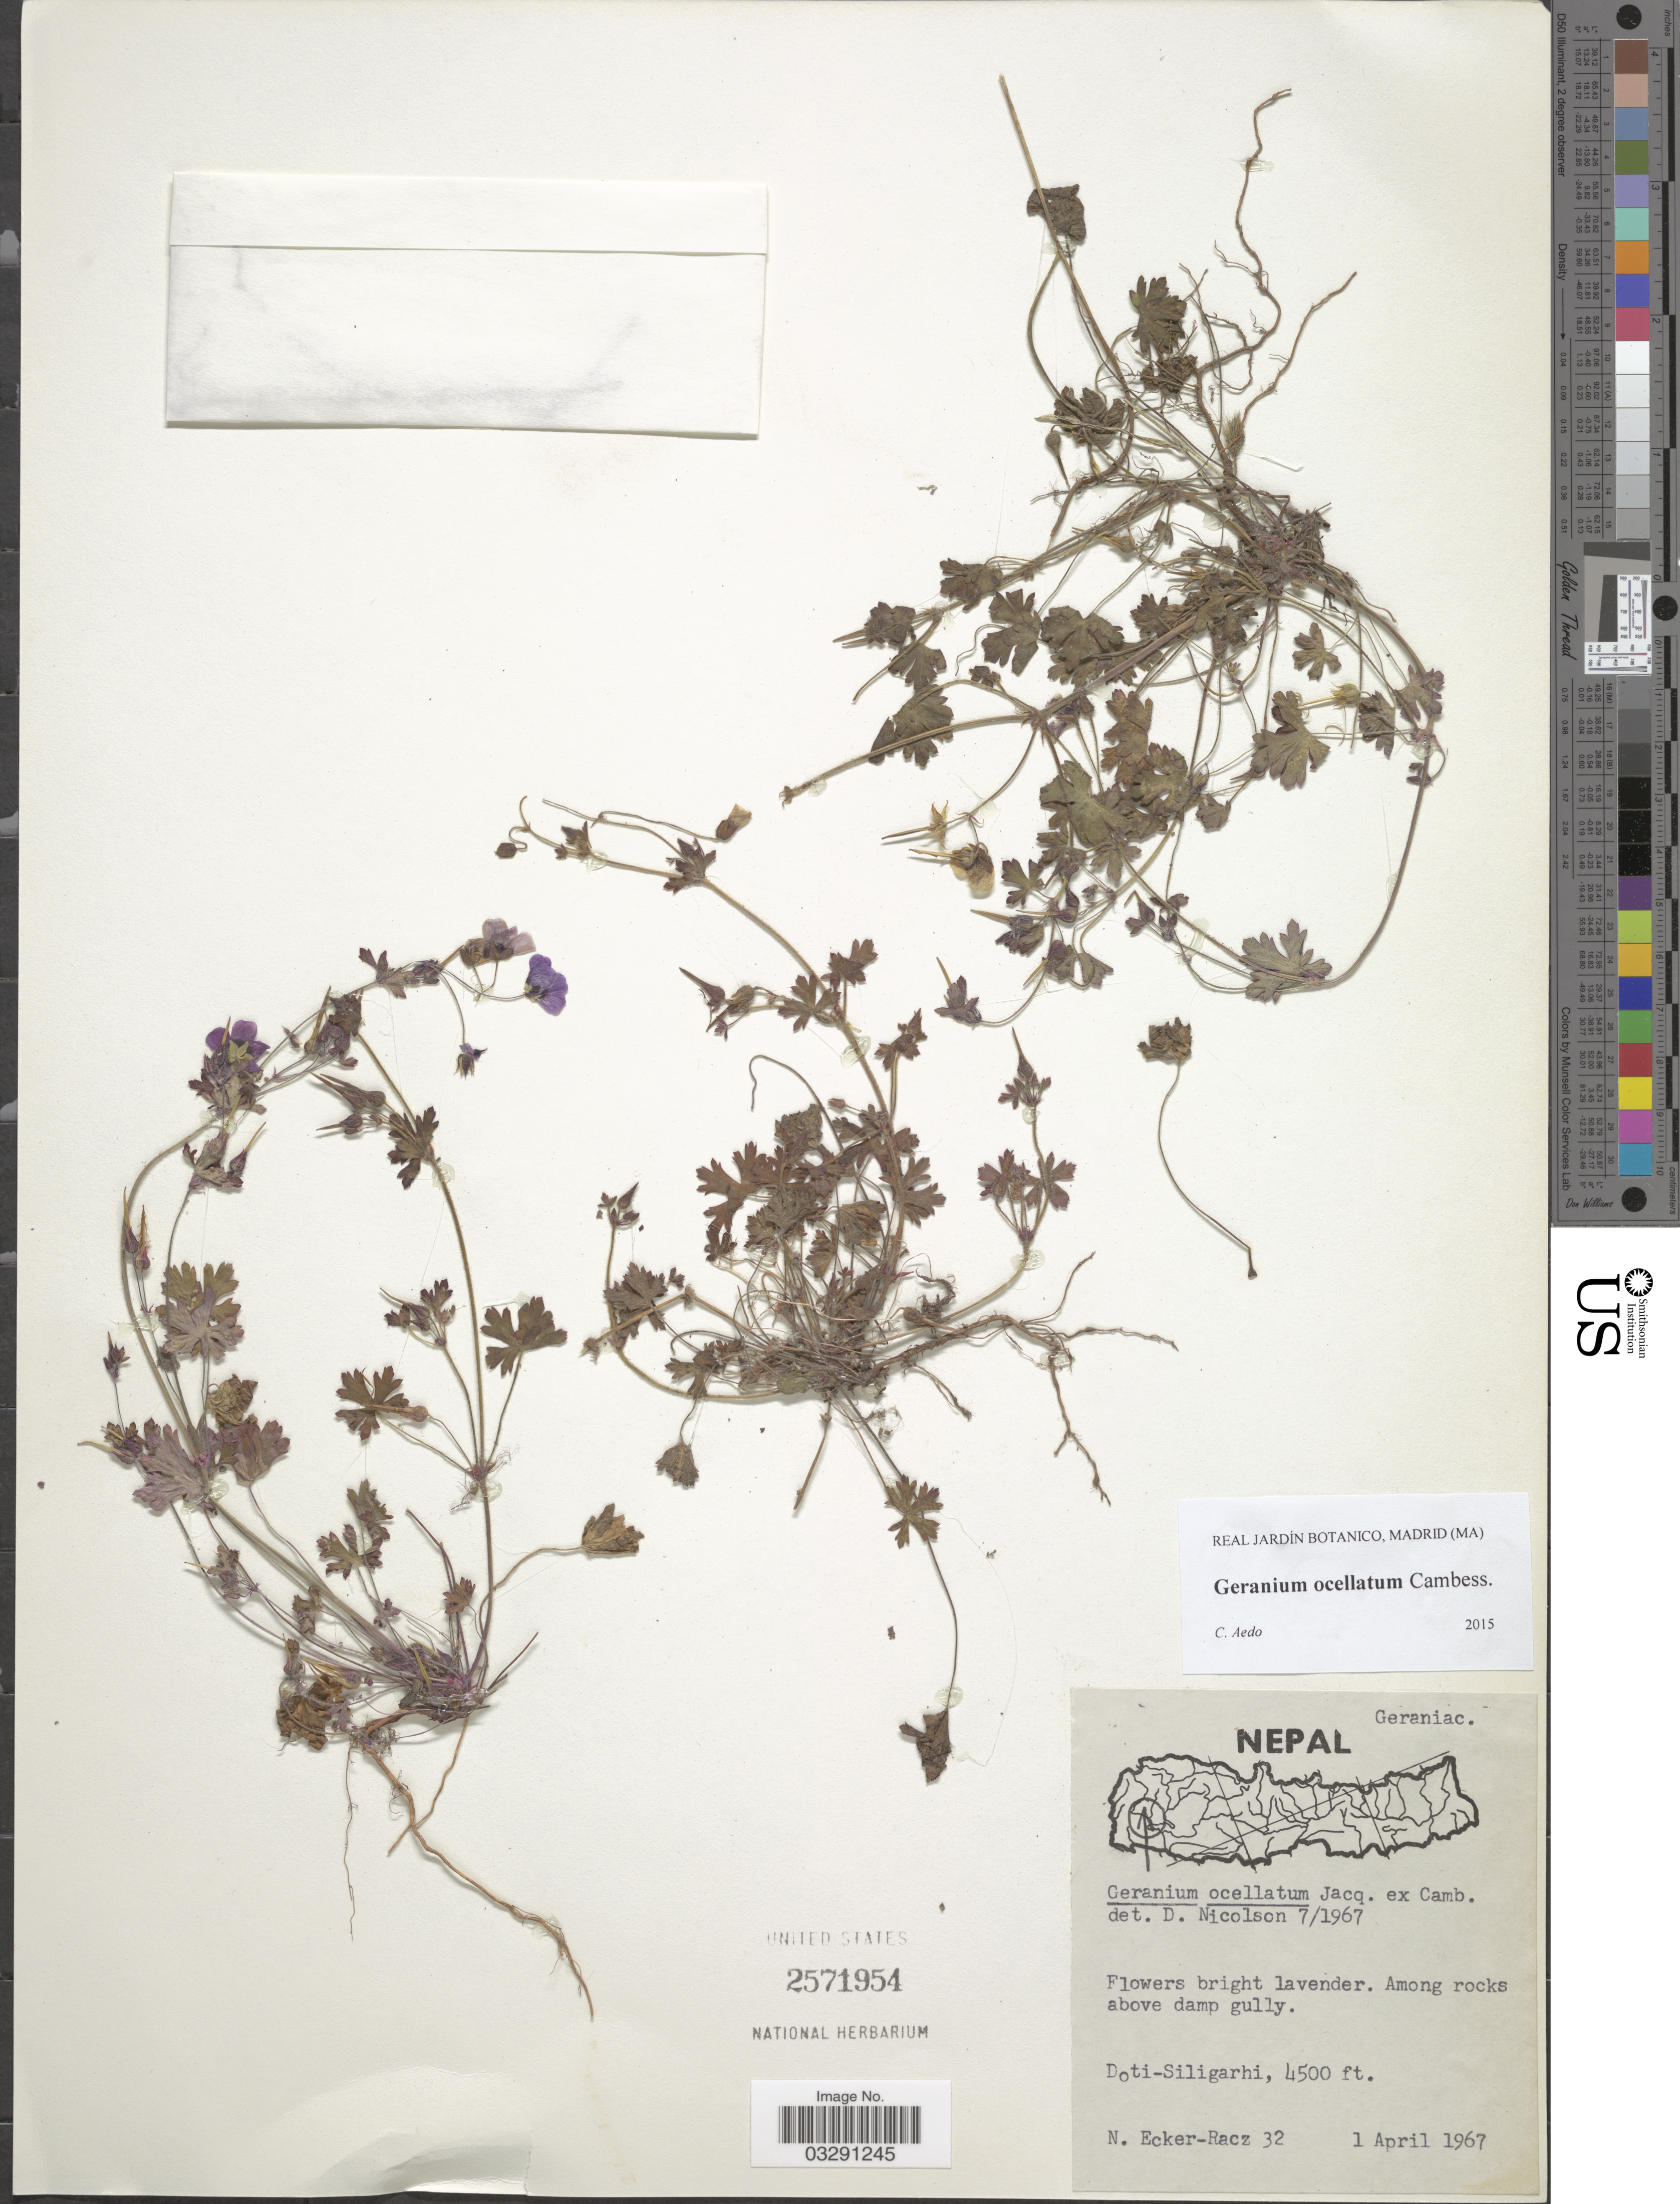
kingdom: Plantae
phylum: Tracheophyta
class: Magnoliopsida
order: Geraniales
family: Geraniaceae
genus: Geranium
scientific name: Geranium ocellatum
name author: Cambess.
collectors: N. Ecker-Racz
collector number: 32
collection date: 1967-04-01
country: Nepal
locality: Doti-Siligarhi.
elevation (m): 1372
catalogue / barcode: US 2571954